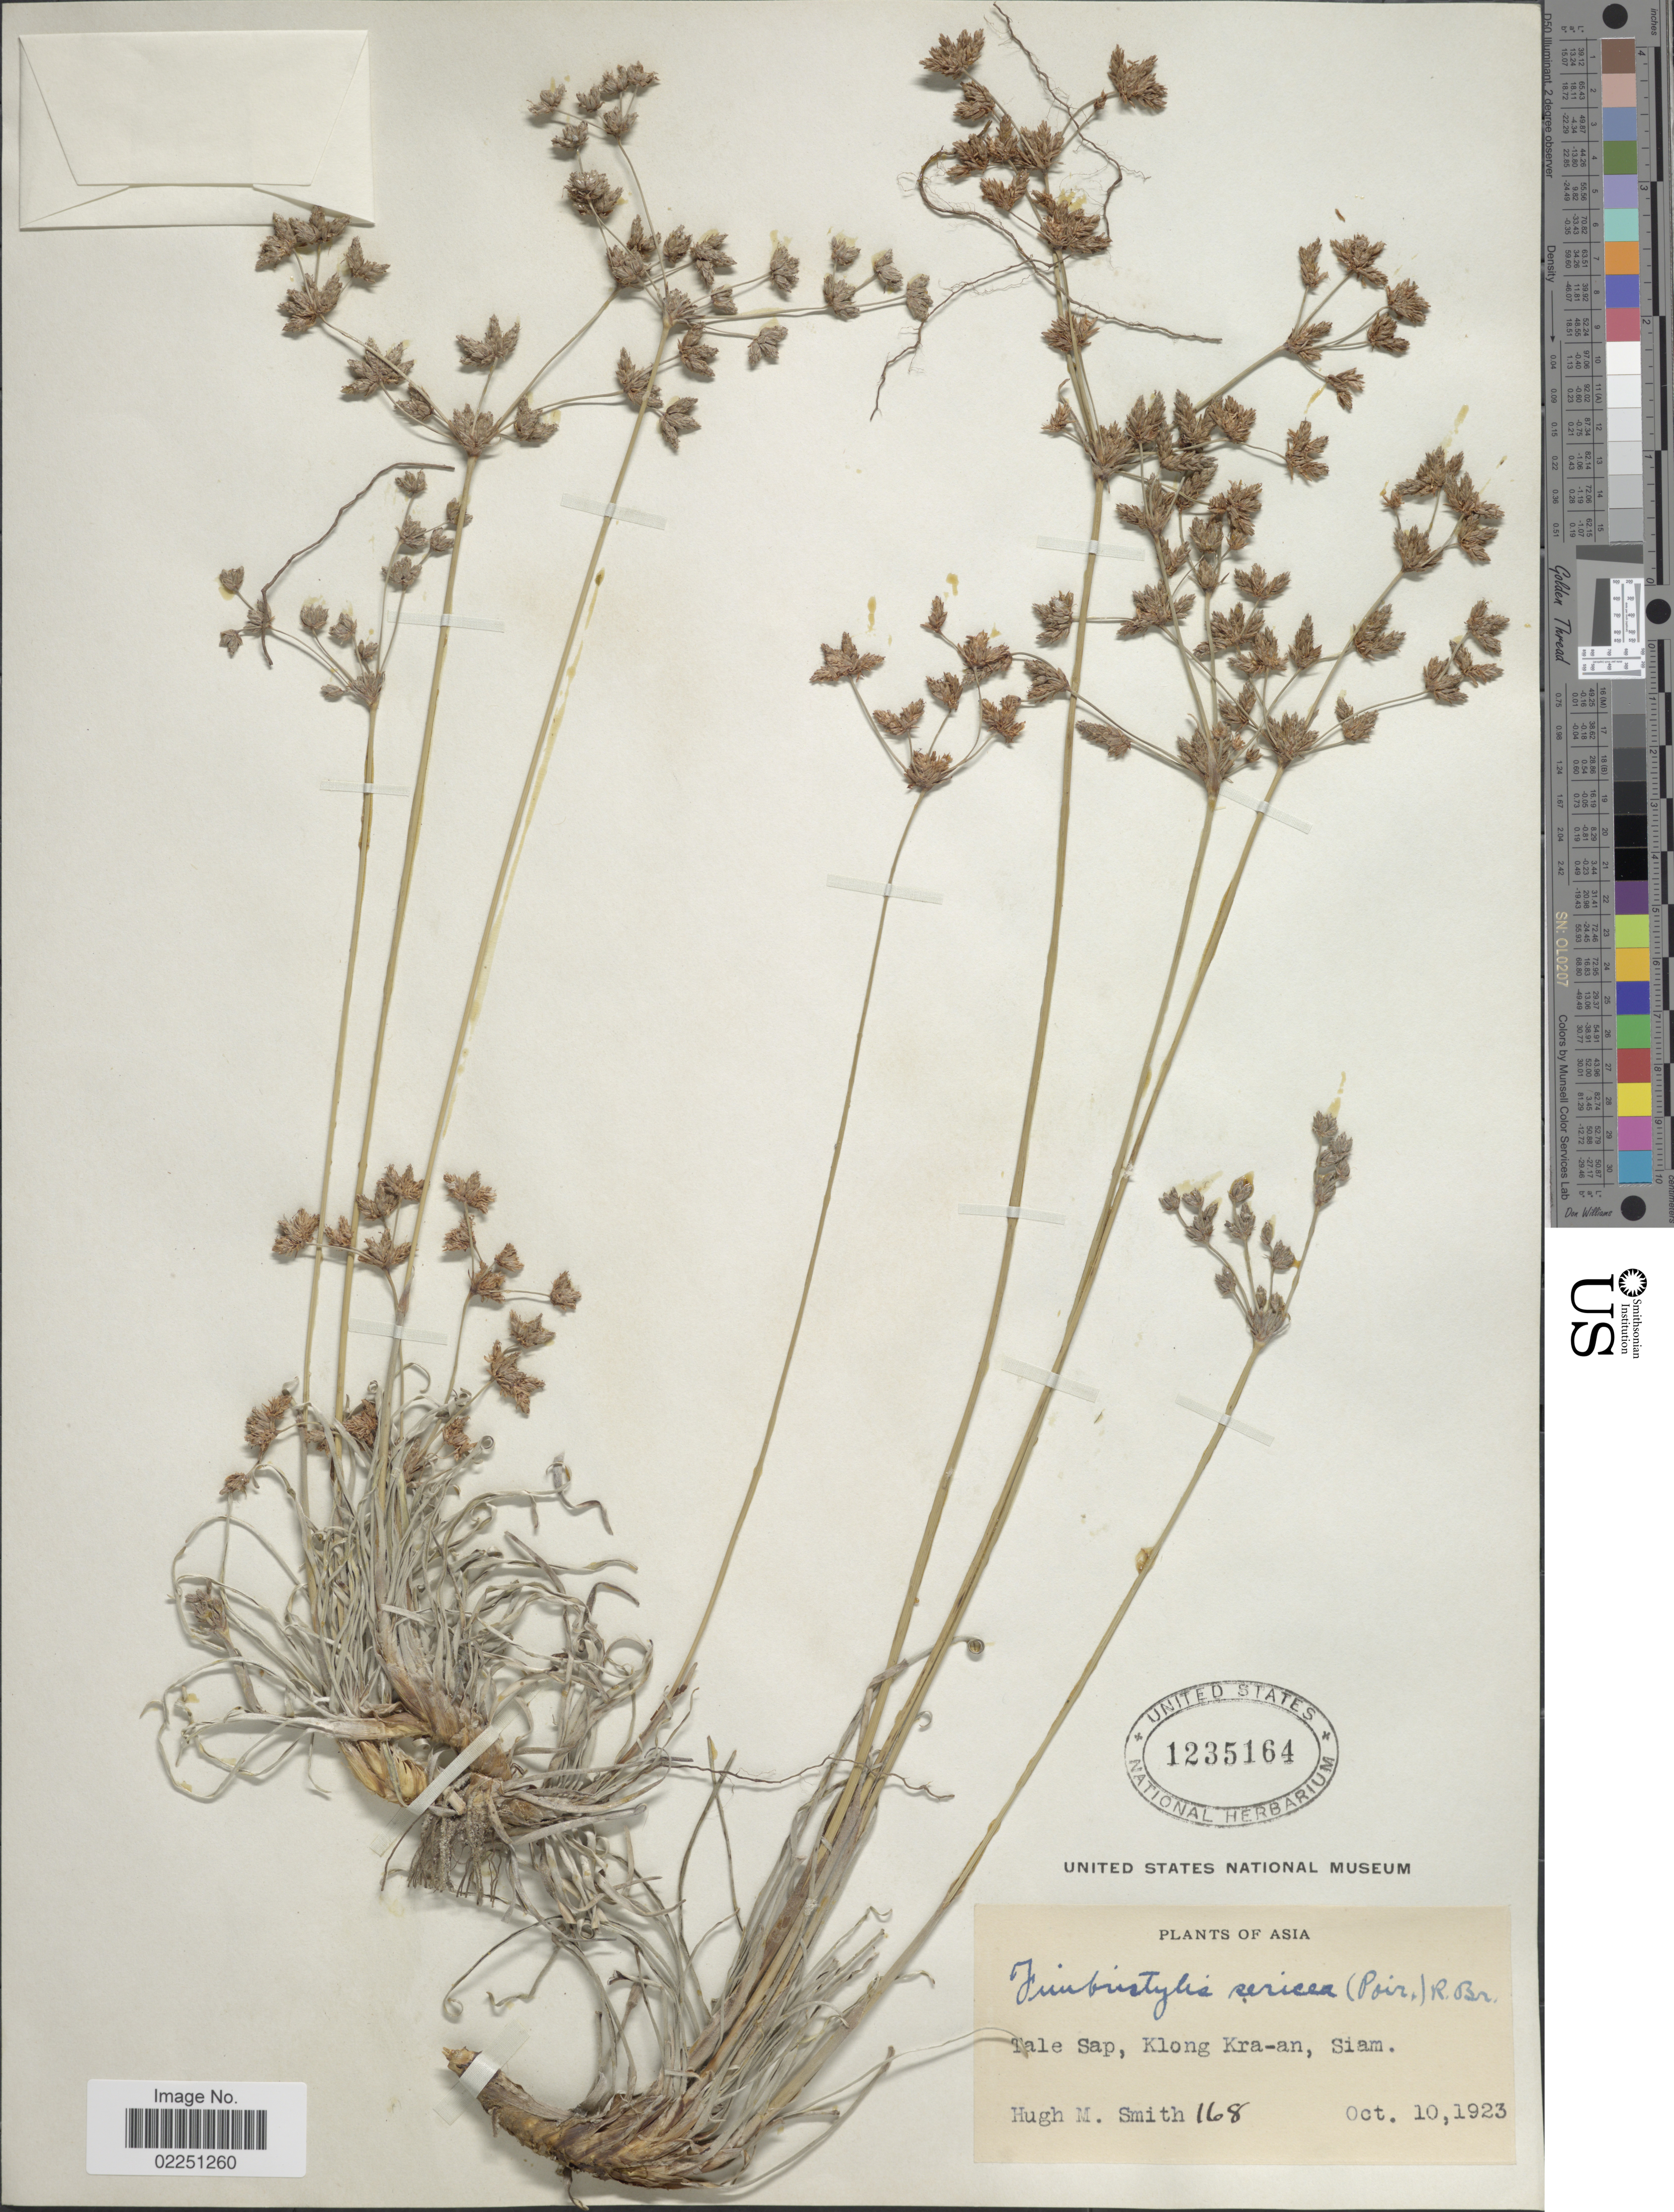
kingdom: Plantae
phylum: Tracheophyta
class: Liliopsida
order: Poales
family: Cyperaceae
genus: Fimbristylis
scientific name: Fimbristylis sericea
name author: (Poir.) R. Br.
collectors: H. M. Smith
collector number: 168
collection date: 1923-10-10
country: Thailand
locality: Asia. Tale Sap, Klong Kra-an, Siam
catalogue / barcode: US 1235164